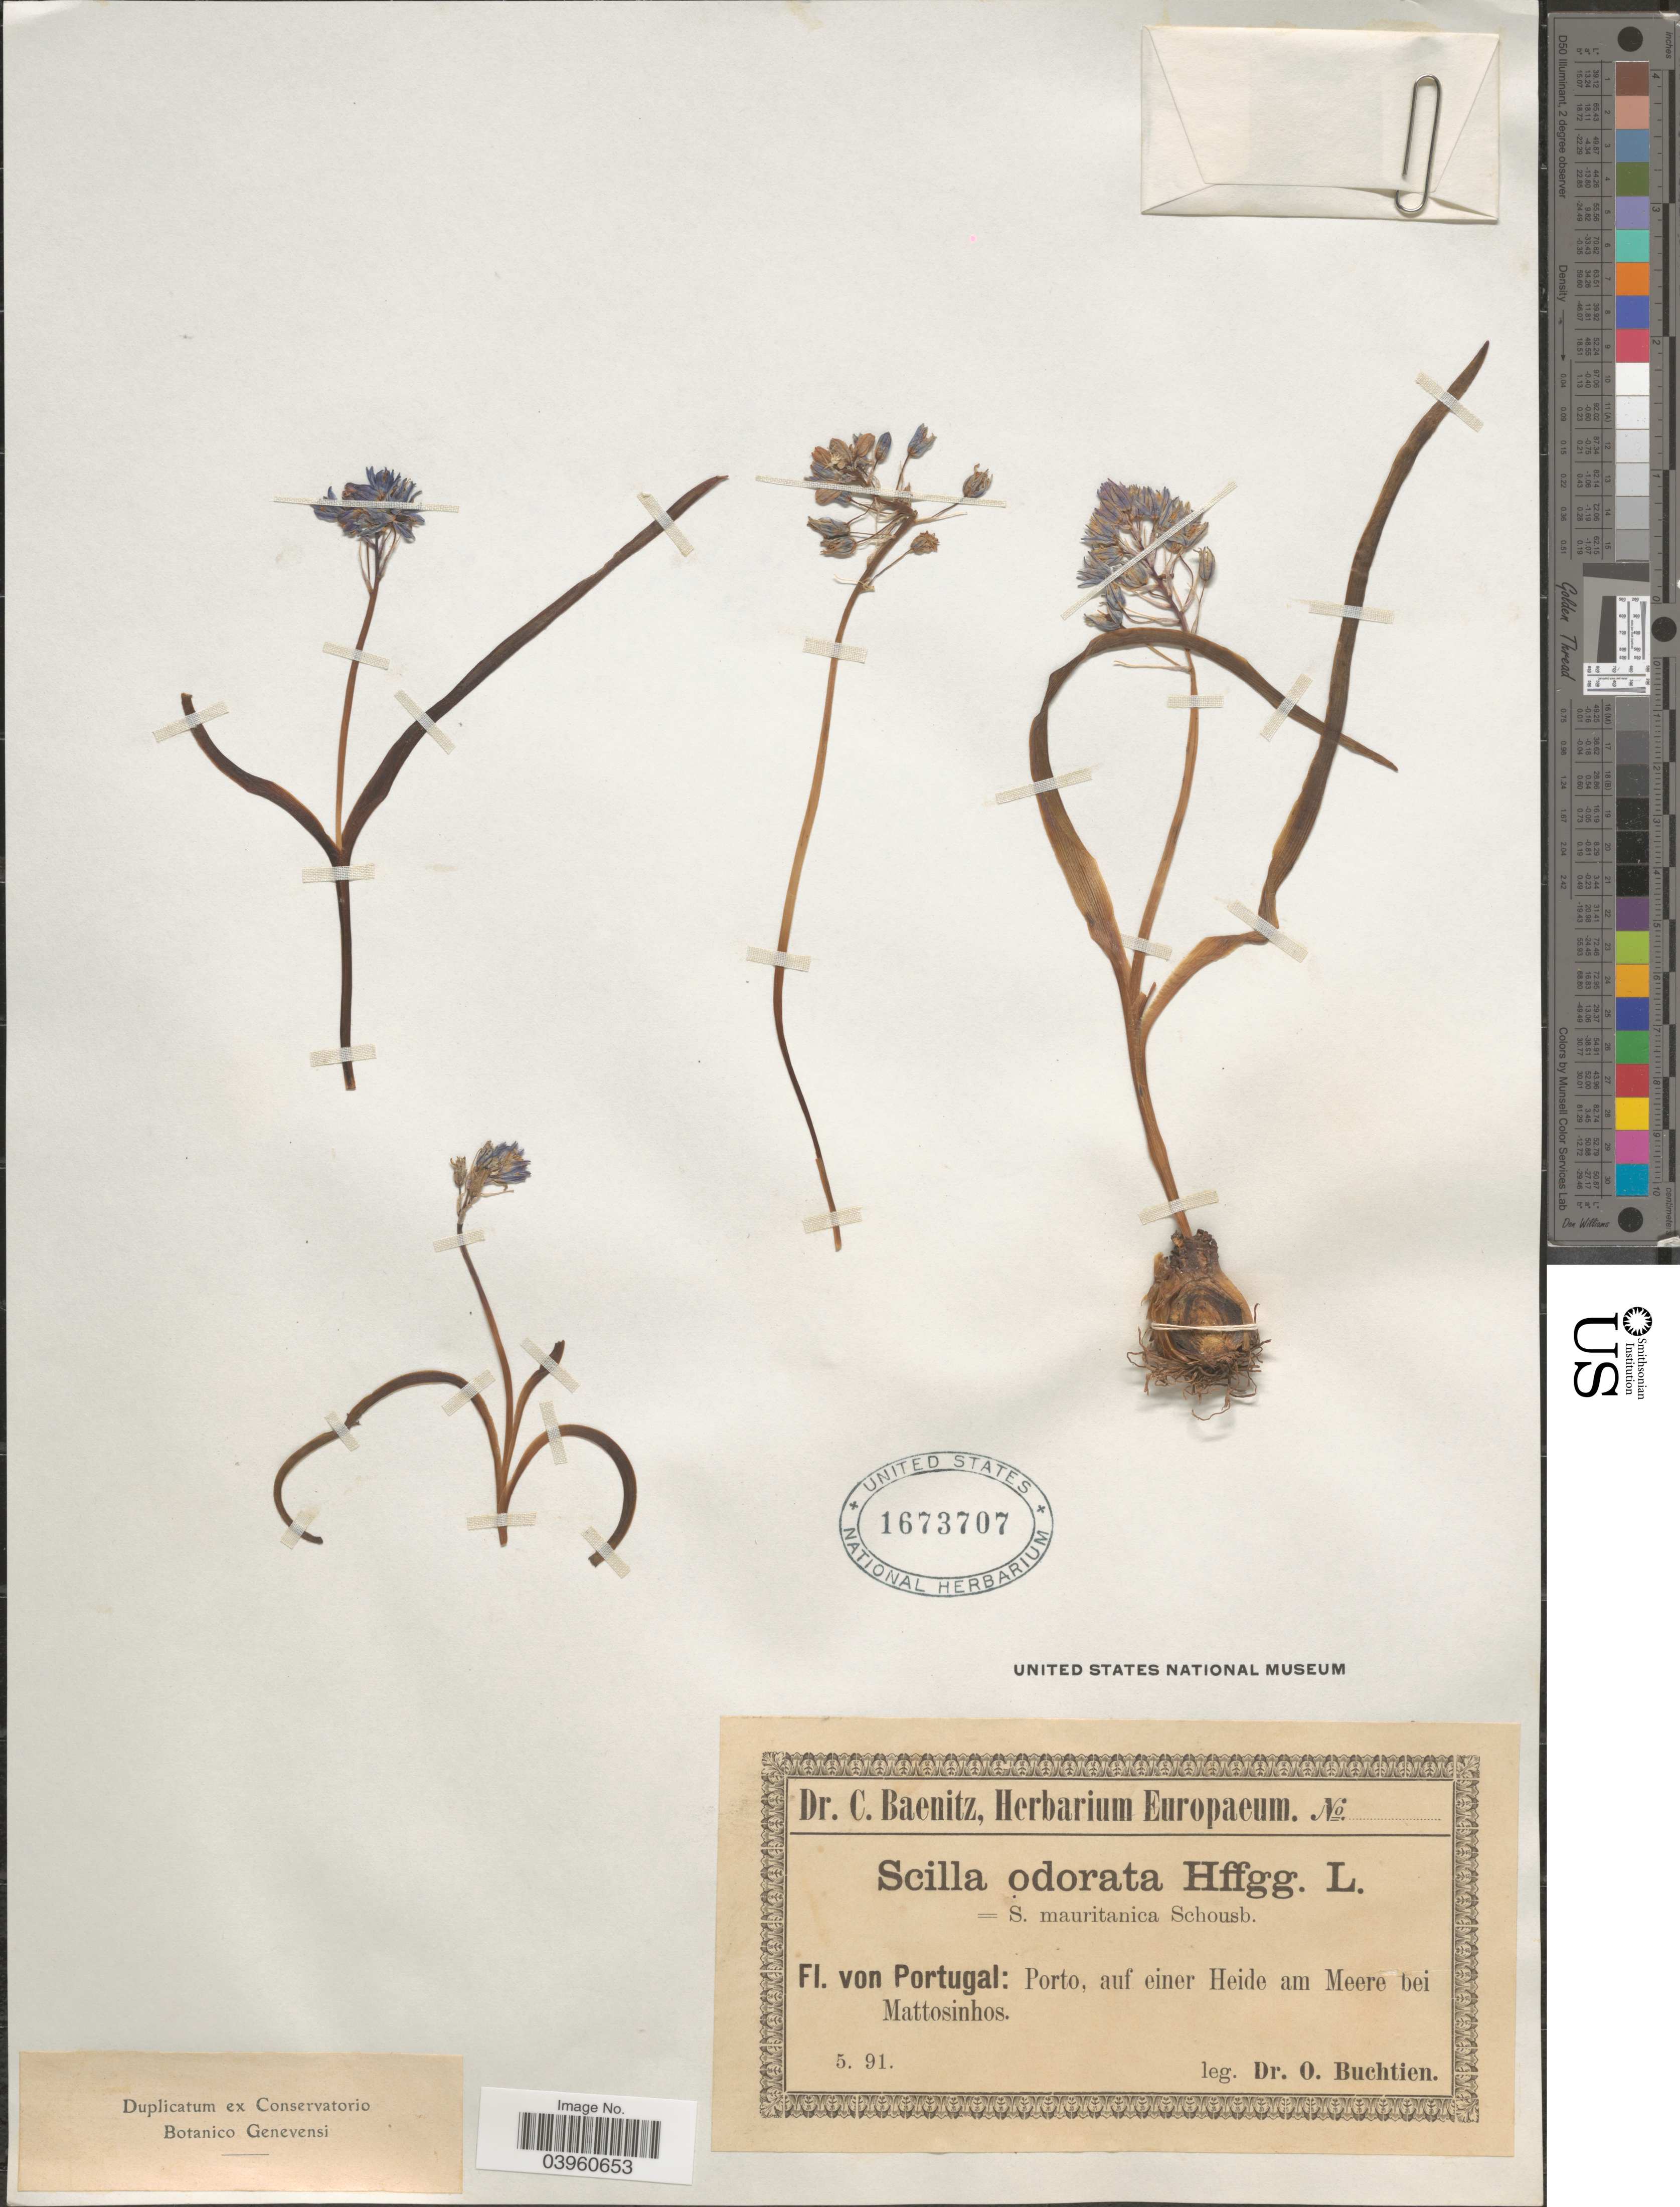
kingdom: Plantae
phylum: Tracheophyta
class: Liliopsida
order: Asparagales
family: Asparagaceae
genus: Scilla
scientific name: Scilla odorata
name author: Link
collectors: O. Buchtien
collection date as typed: Transcribed d/m/y: /5/91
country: Portugal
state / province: Porto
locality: Auf einer Heide am Meere bei Mattosinhos.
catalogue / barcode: US 1673707